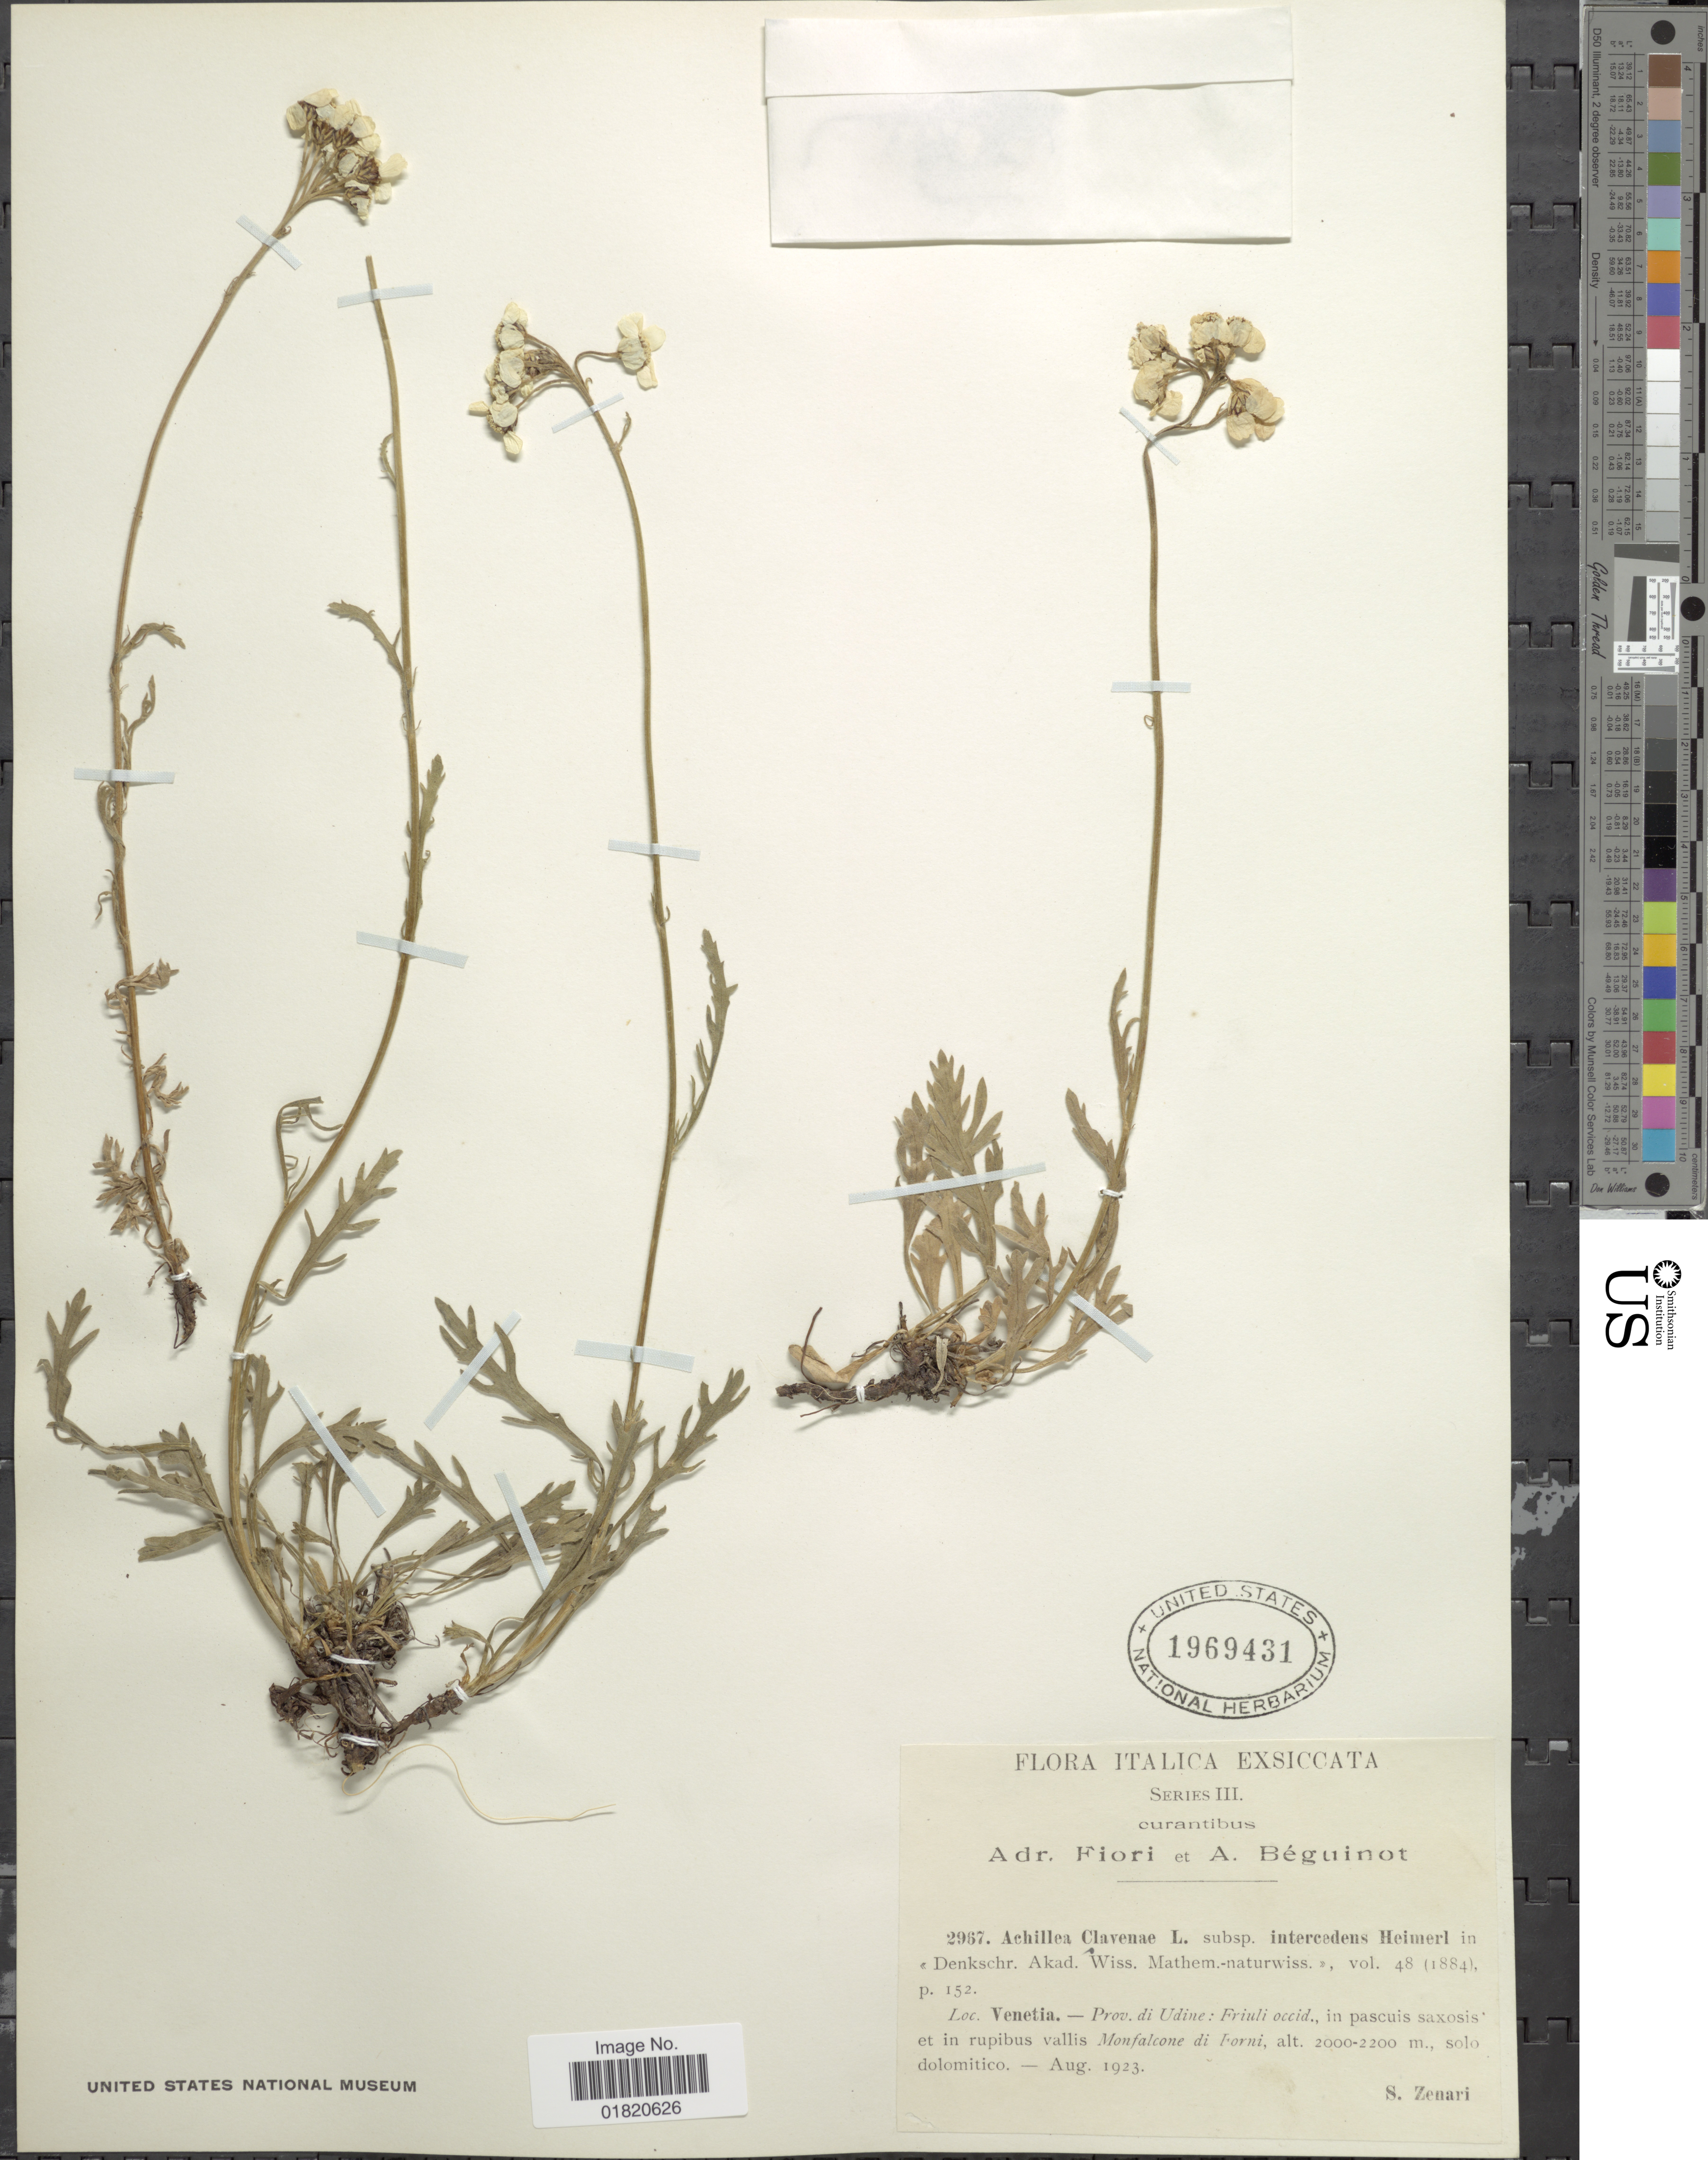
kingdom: Plantae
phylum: Tracheophyta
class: Magnoliopsida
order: Asterales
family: Asteraceae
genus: Achillea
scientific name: Achillea clavennae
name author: L.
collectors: S. Zenari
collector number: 2967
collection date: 1923-08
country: Italy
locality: Venetia.-Prov. di Undine: Friuli occid., in pascuis saxosis et in rupibus vallis Monfalcone di Forni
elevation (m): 2000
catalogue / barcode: US 1969431